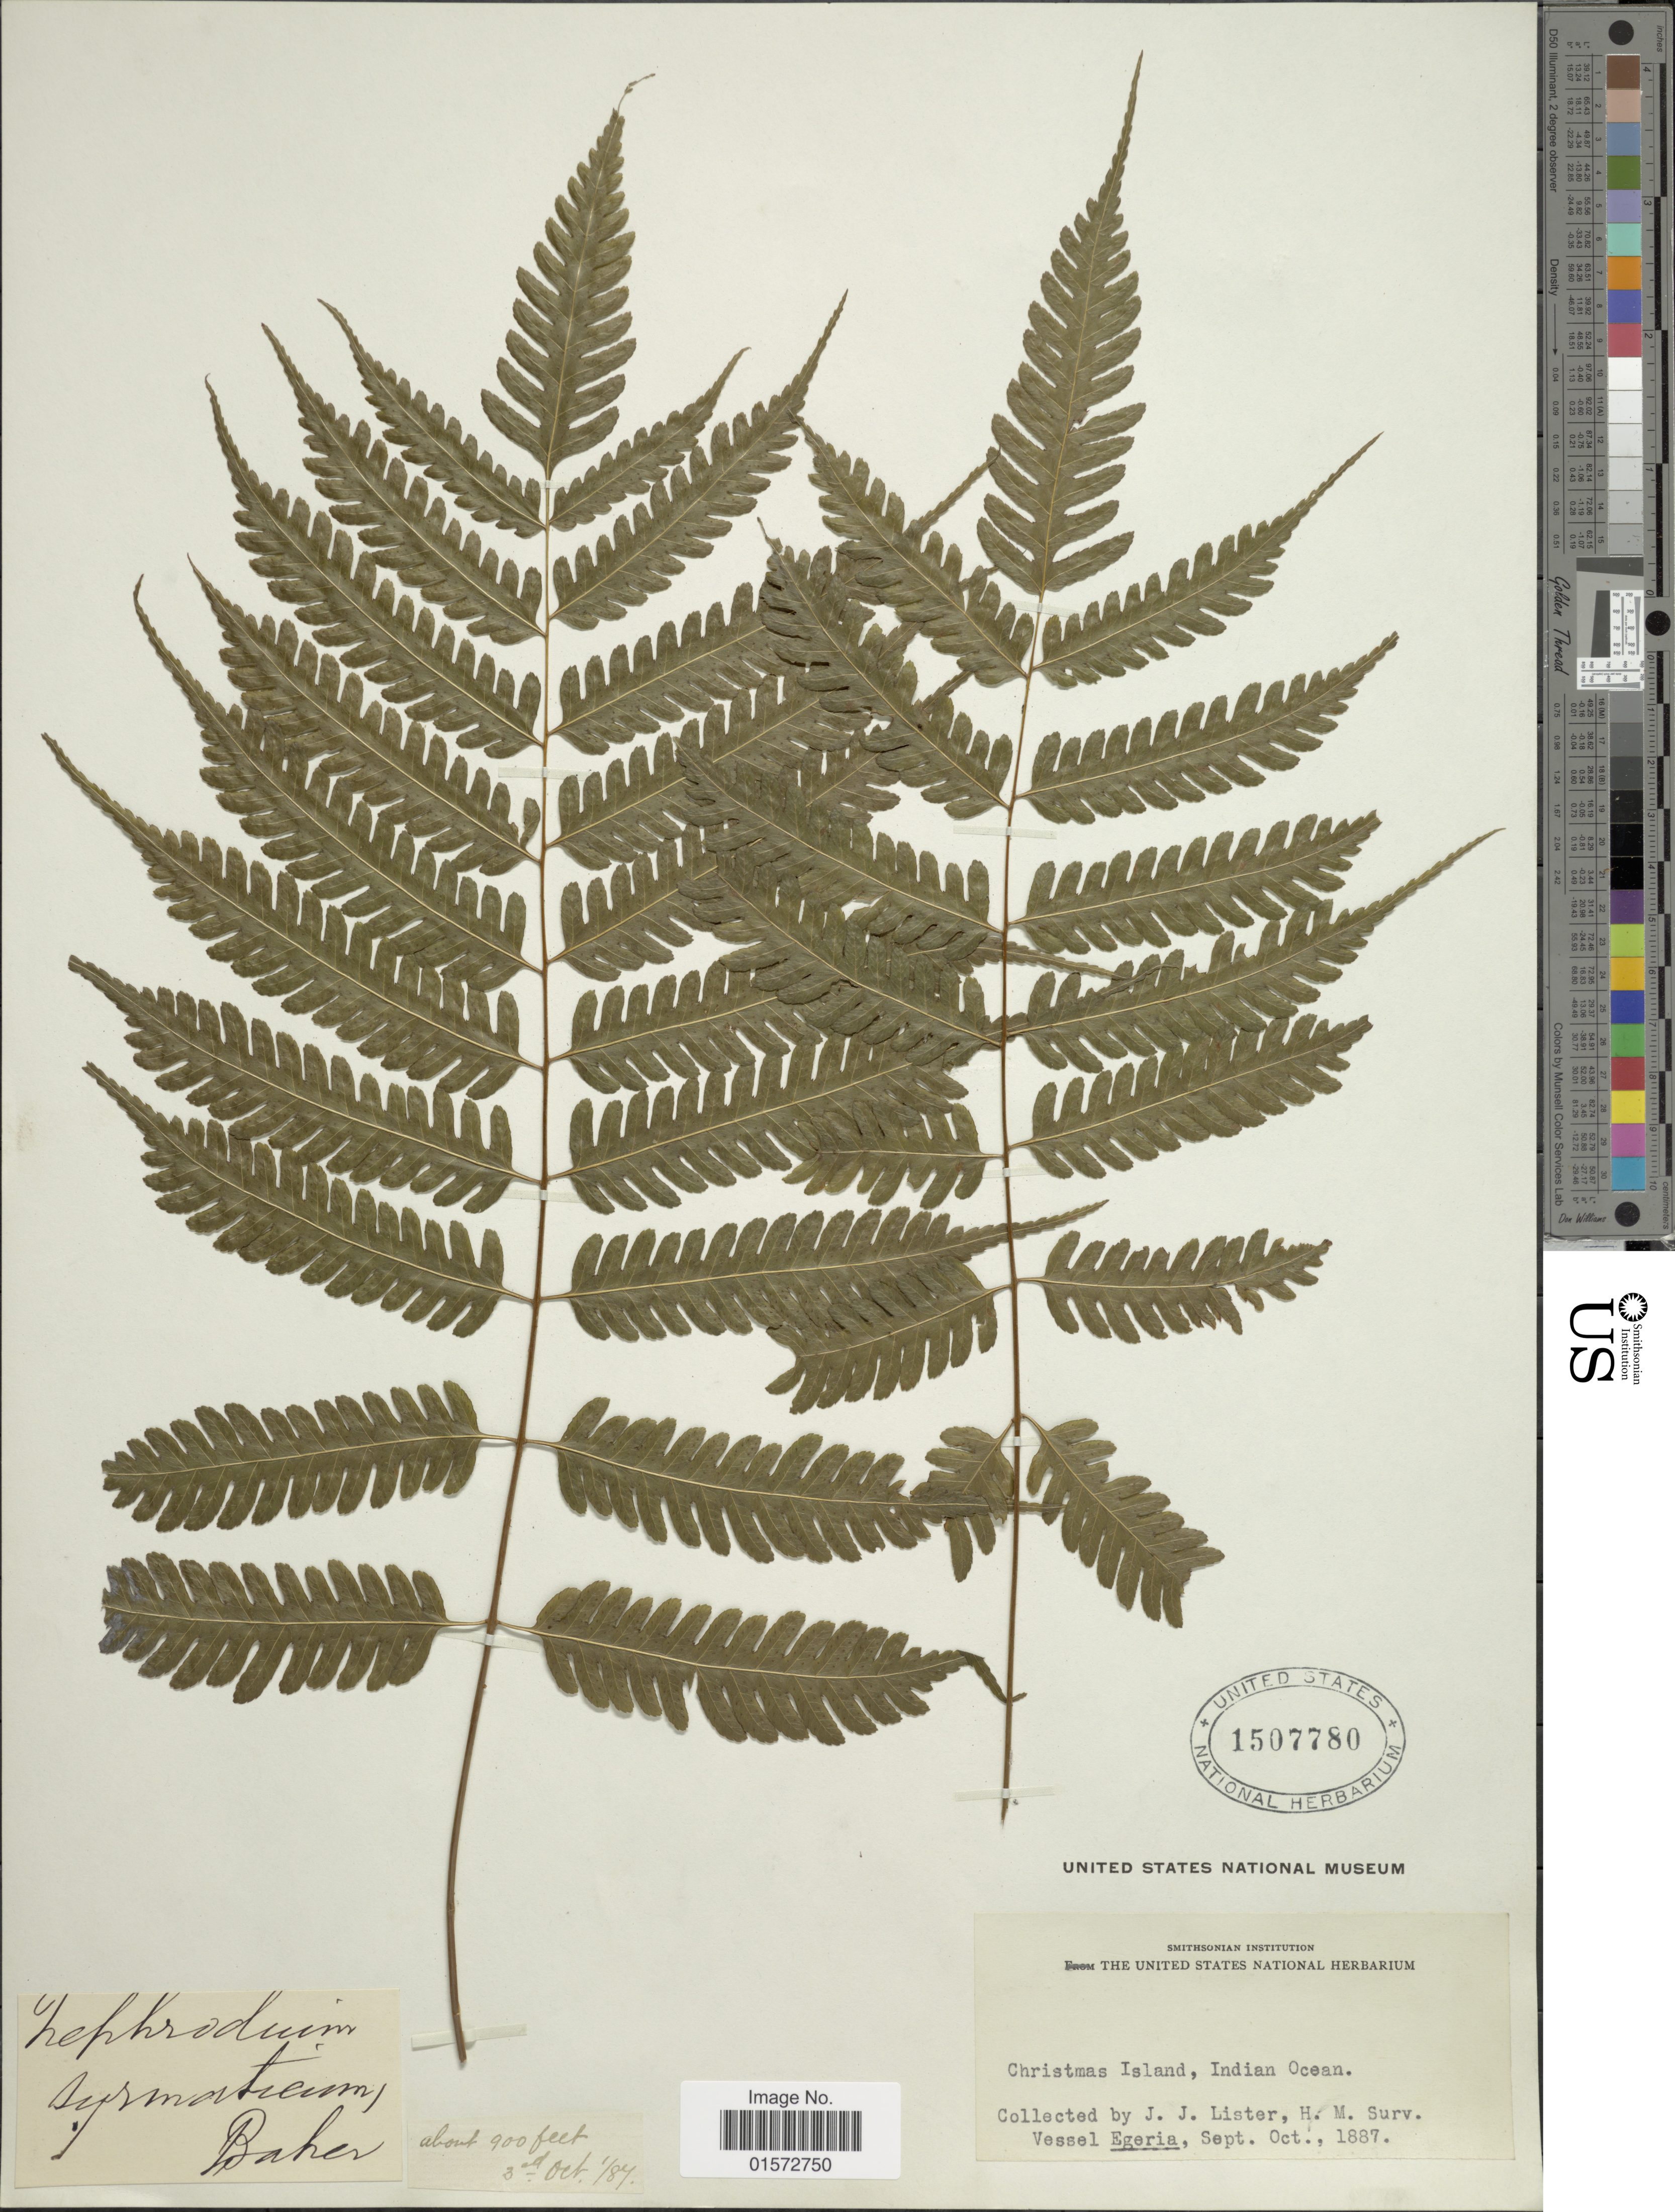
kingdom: Plantae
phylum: Tracheophyta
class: Polypodiopsida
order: Polypodiales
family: Tectariaceae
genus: Pteridrys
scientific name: Pteridrys syrmatica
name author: (Willd.) C. Chr. & Ching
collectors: J. Lister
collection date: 1887-09/1887-10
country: Australia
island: Christmas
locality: Christmas Island, Indian Ocean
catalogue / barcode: US 1507780